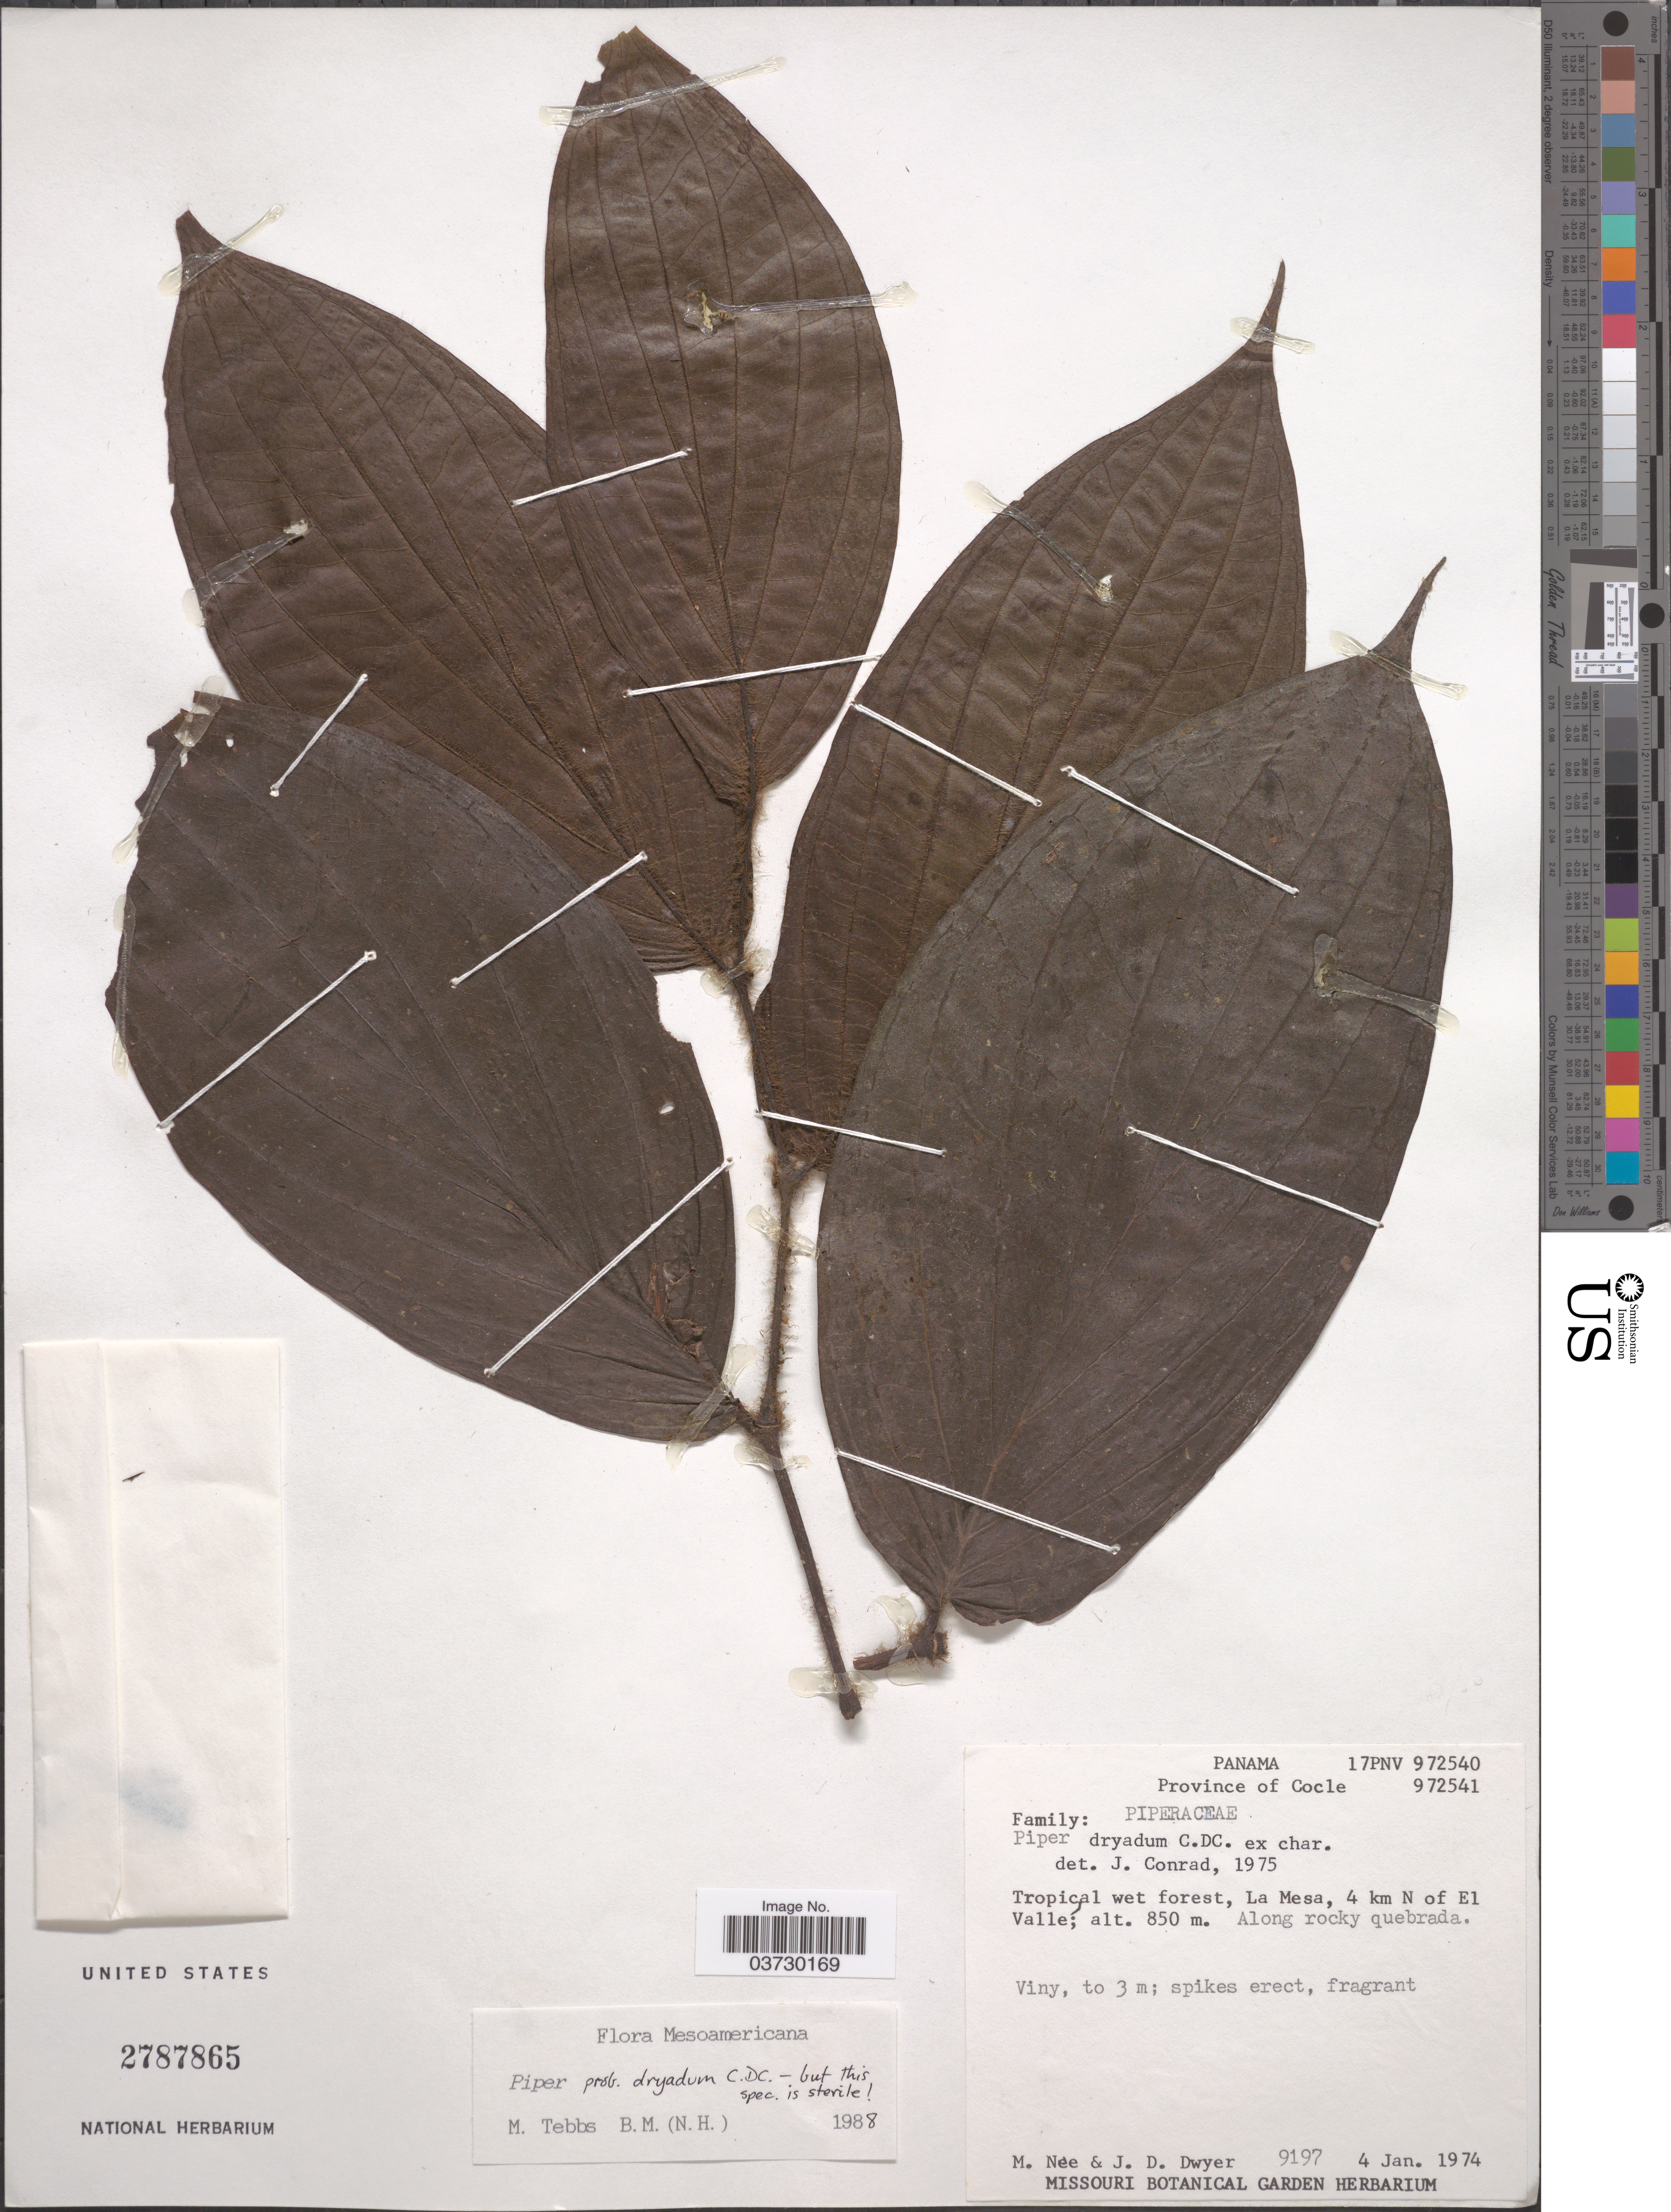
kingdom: Plantae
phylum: Tracheophyta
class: Magnoliopsida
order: Piperales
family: Piperaceae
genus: Piper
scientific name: Piper dryadum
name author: C. DC.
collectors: M. Nee & J. D. Dwyer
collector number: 9197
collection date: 1974-01-04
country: Panama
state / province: Cocle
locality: Tropical wet forest, La Mesa, 4 km N of El Valle; Along rocky quebrada.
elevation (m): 850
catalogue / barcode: US 2787865